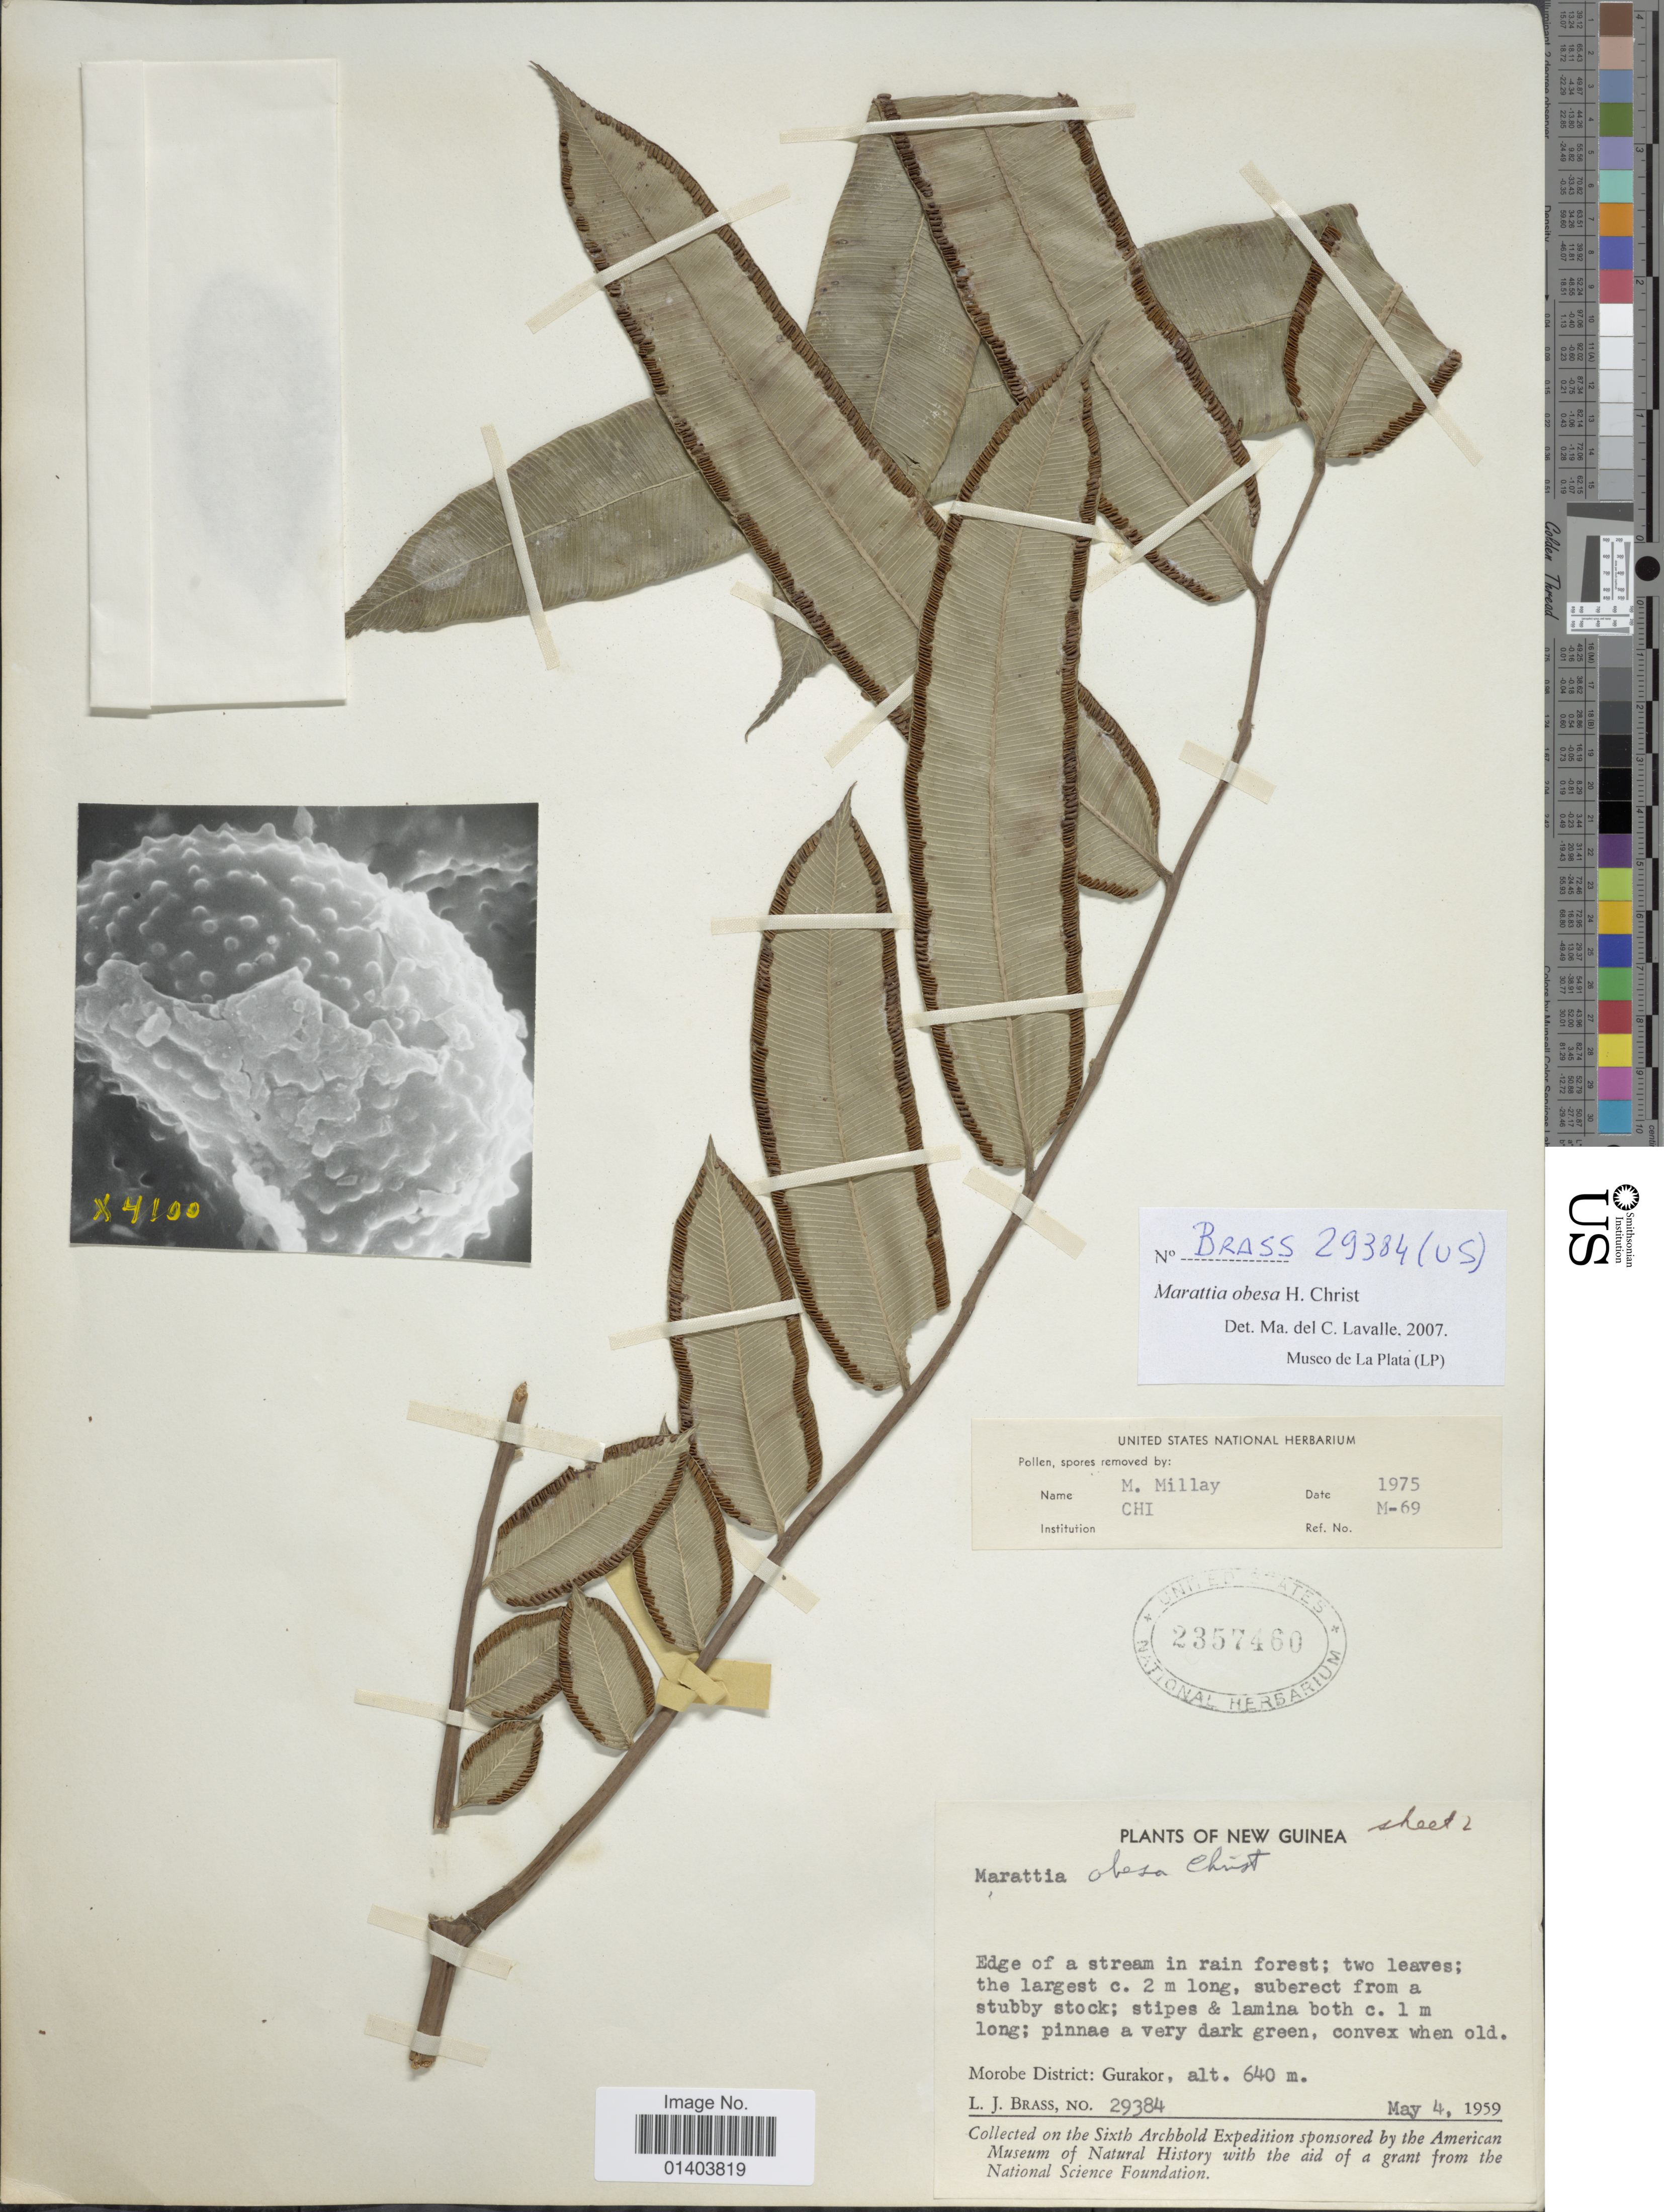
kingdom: Plantae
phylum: Tracheophyta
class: Polypodiopsida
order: Marattiales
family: Marattiaceae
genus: Ptisana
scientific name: Ptisana obesa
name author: (Christ) Murdock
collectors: L. J. Brass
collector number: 29384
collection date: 1959-05-04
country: Papua New Guinea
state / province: Morobe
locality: New Guinea, Morobe District: Gurakor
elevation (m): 640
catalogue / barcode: US 2357460